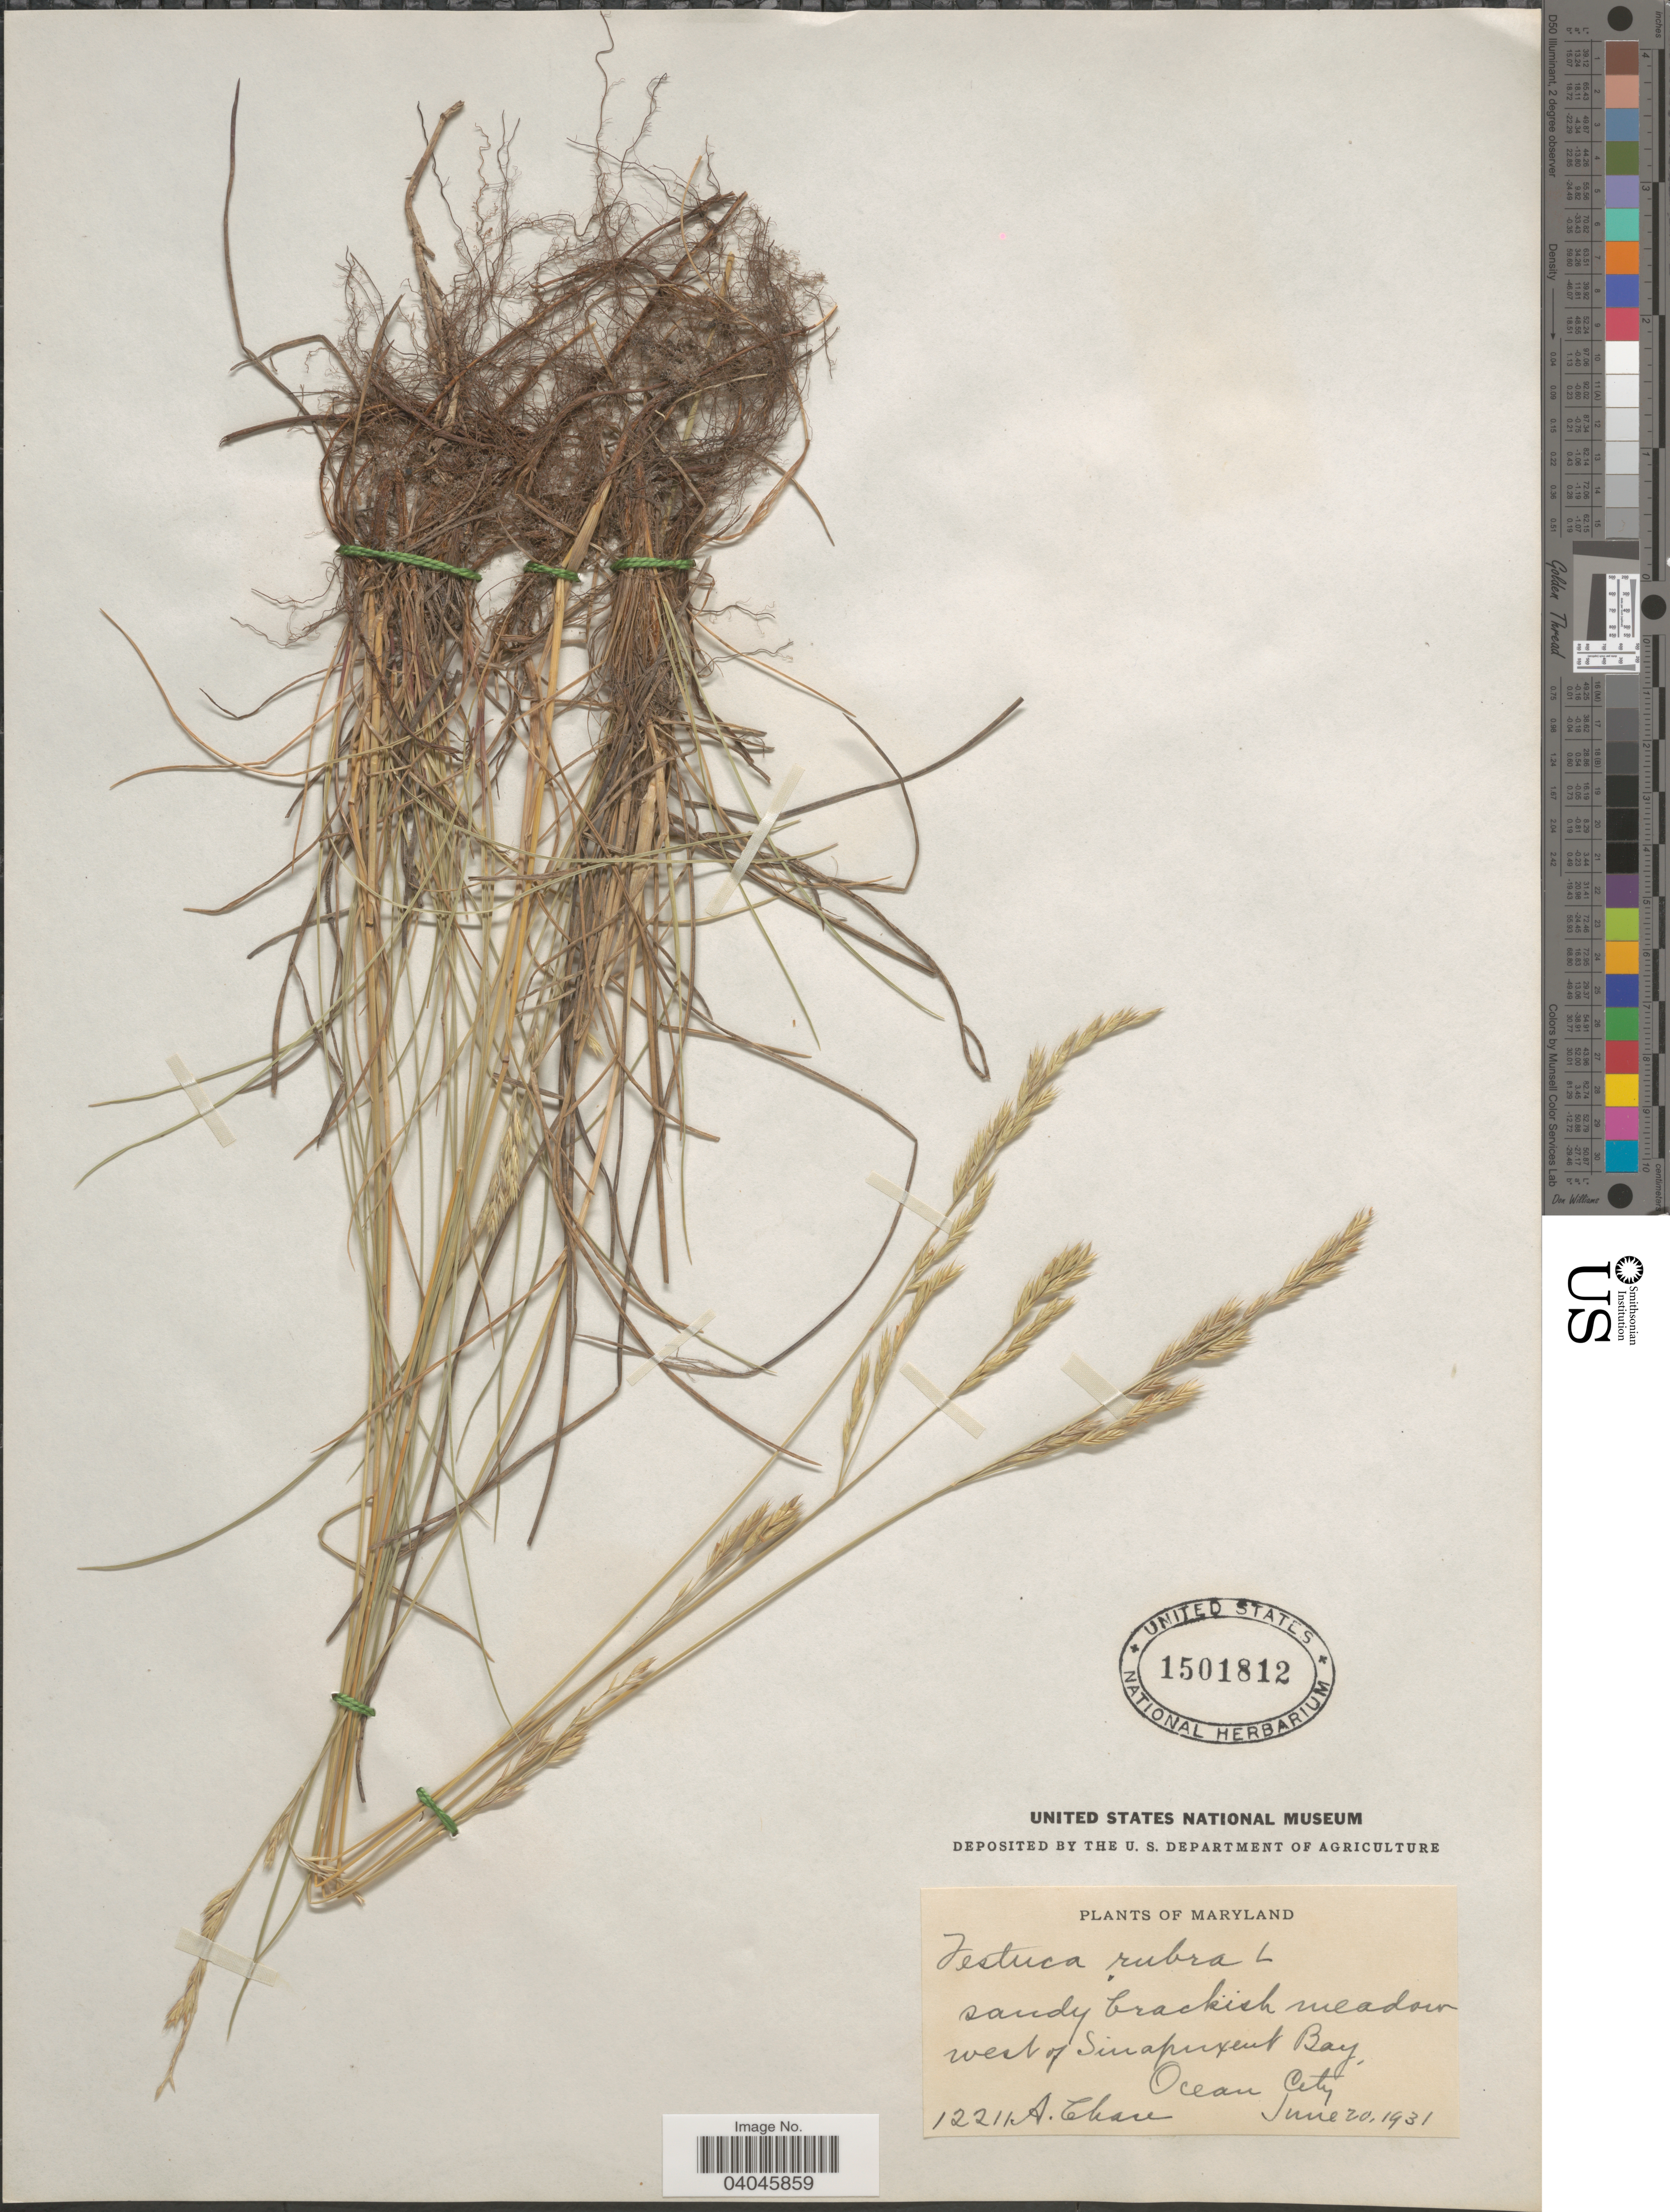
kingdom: Plantae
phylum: Tracheophyta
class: Liliopsida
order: Poales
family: Poaceae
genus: Festuca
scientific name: Festuca rubra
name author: L.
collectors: A. Chase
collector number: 12211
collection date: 1931-06-20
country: United States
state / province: Maryland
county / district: Worcester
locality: Sandy brackish meadow west of Sinapuxent Bay, Ocean City.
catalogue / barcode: US 1501812